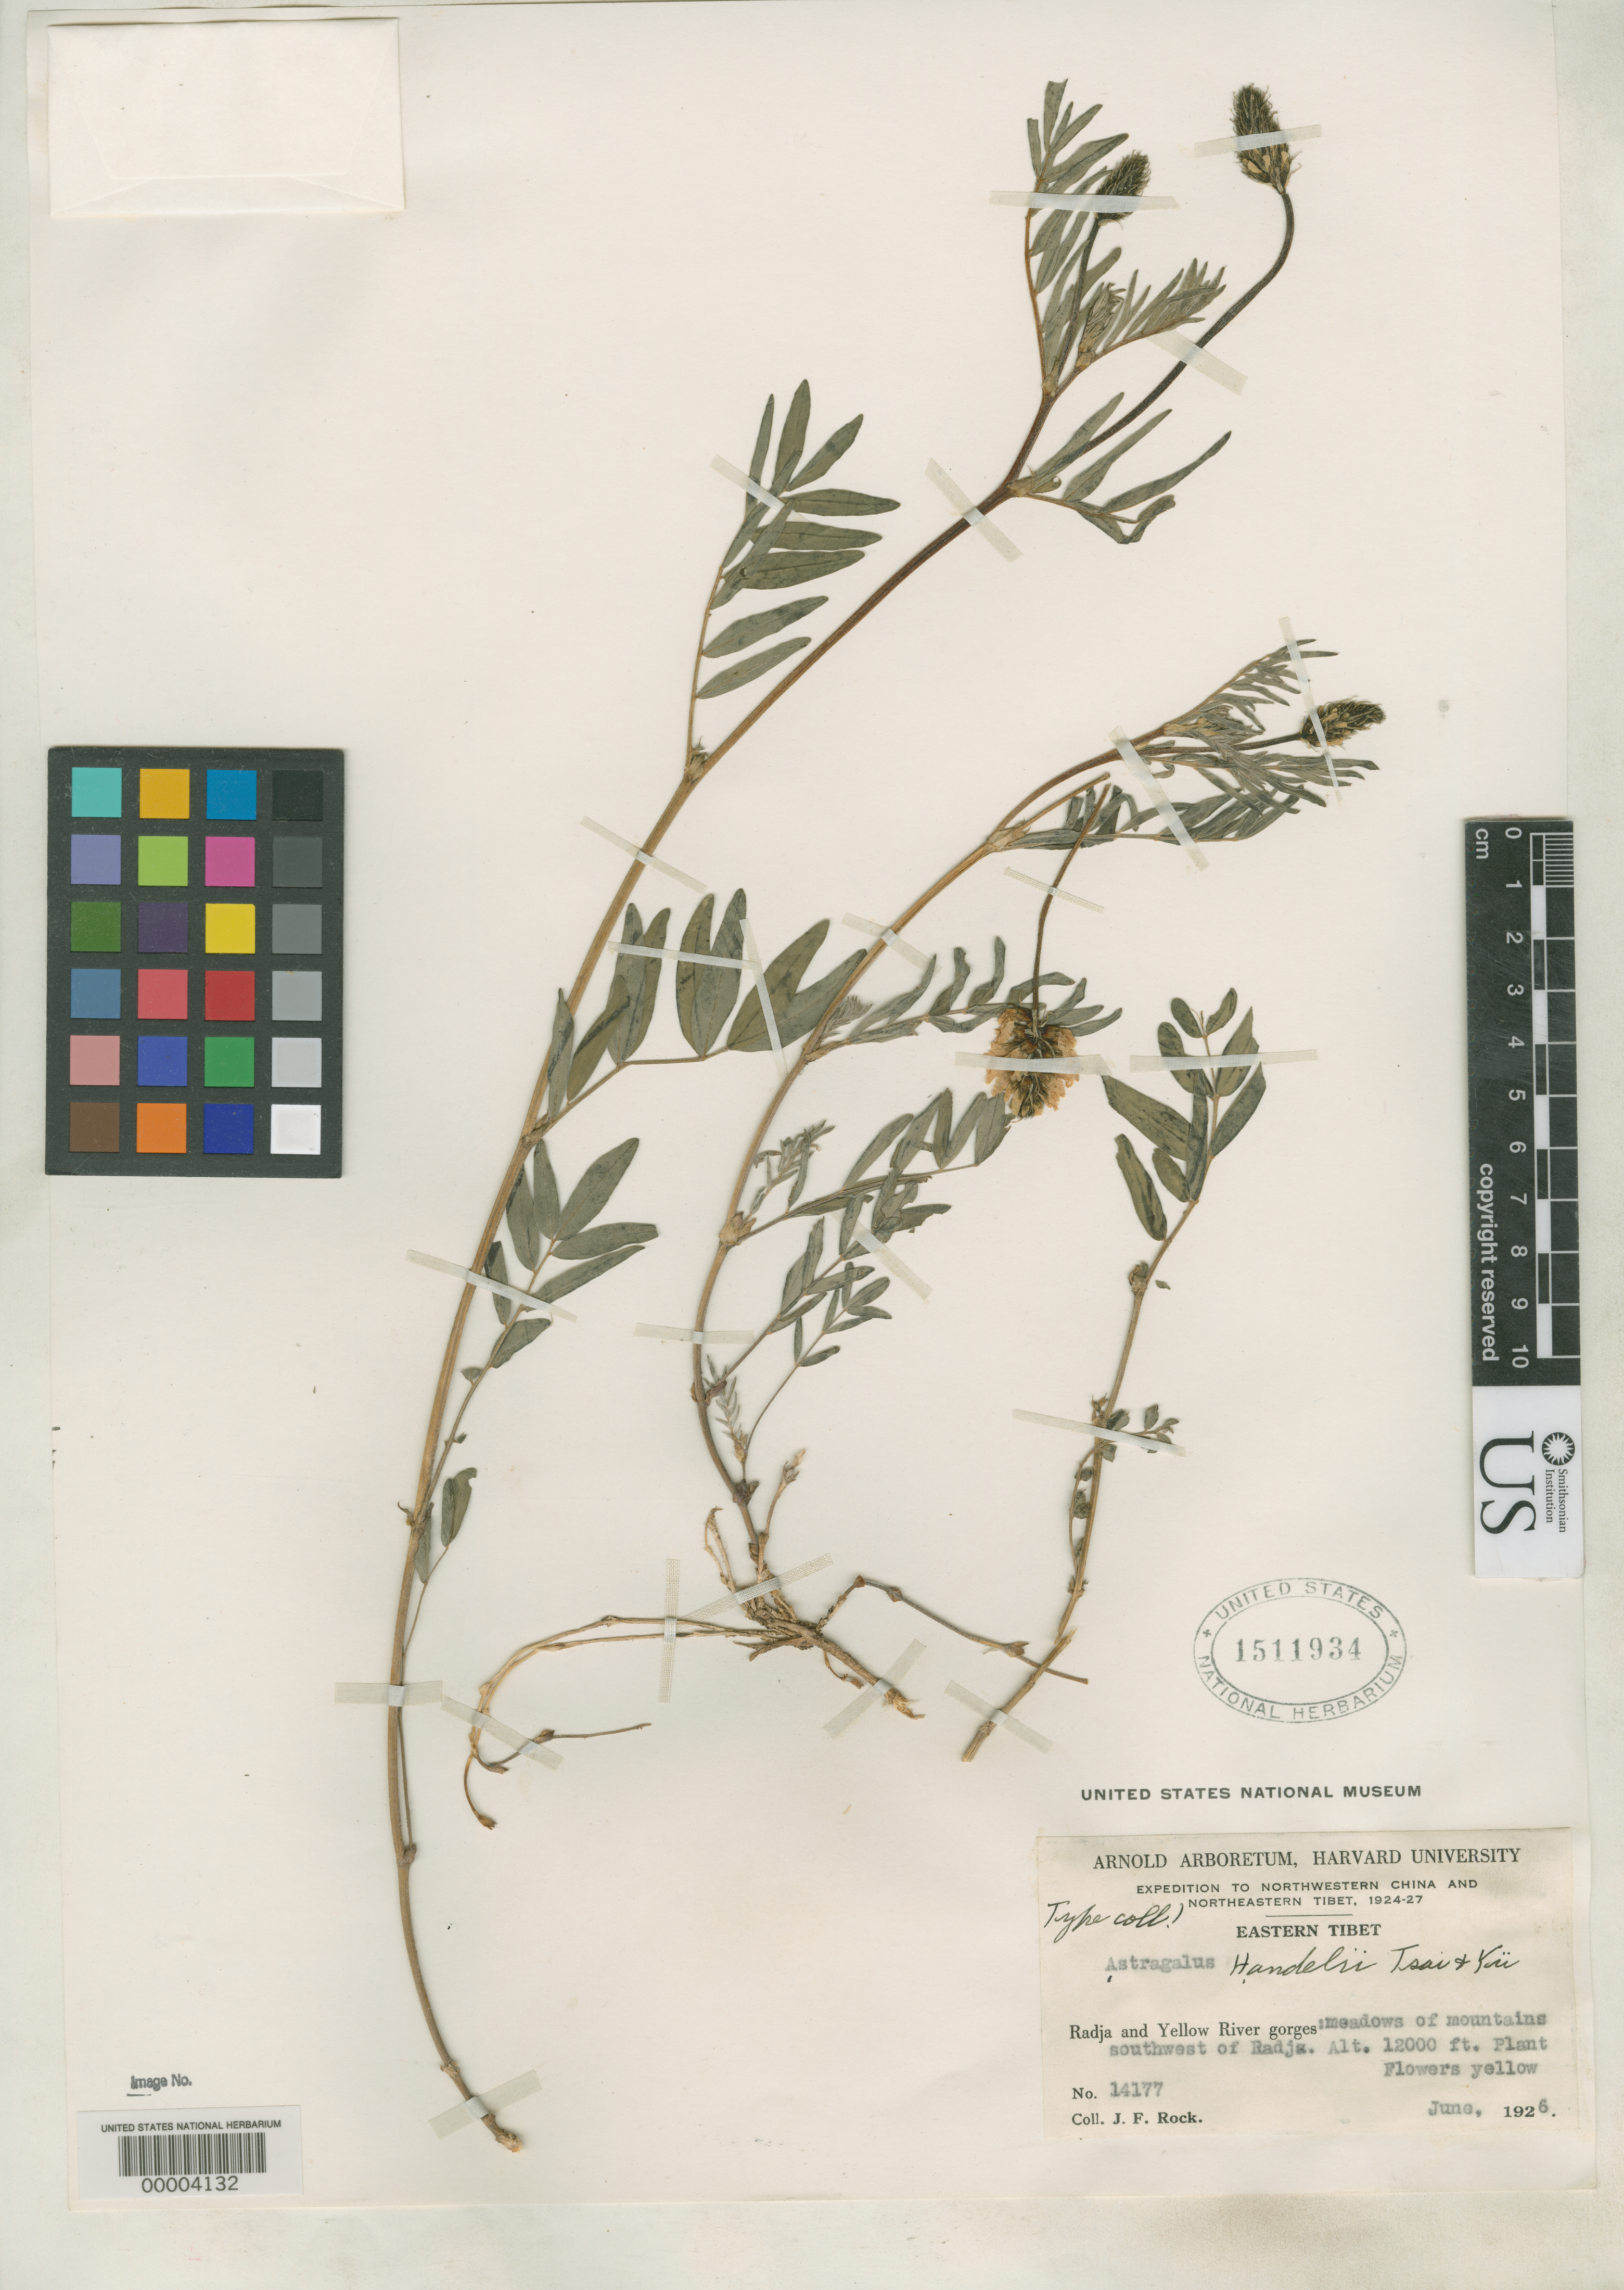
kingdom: Plantae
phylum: Tracheophyta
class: Magnoliopsida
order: Fabales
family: Fabaceae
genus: Astragalus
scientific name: Astragalus handelii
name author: Tsai & T.T. Yu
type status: Isotype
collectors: J. F. Rock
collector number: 14177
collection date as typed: Jun 1926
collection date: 1926-06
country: China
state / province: Xizang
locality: Radja; alt. 12000 ft.; (country as "eastern Tibet").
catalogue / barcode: US 1511934